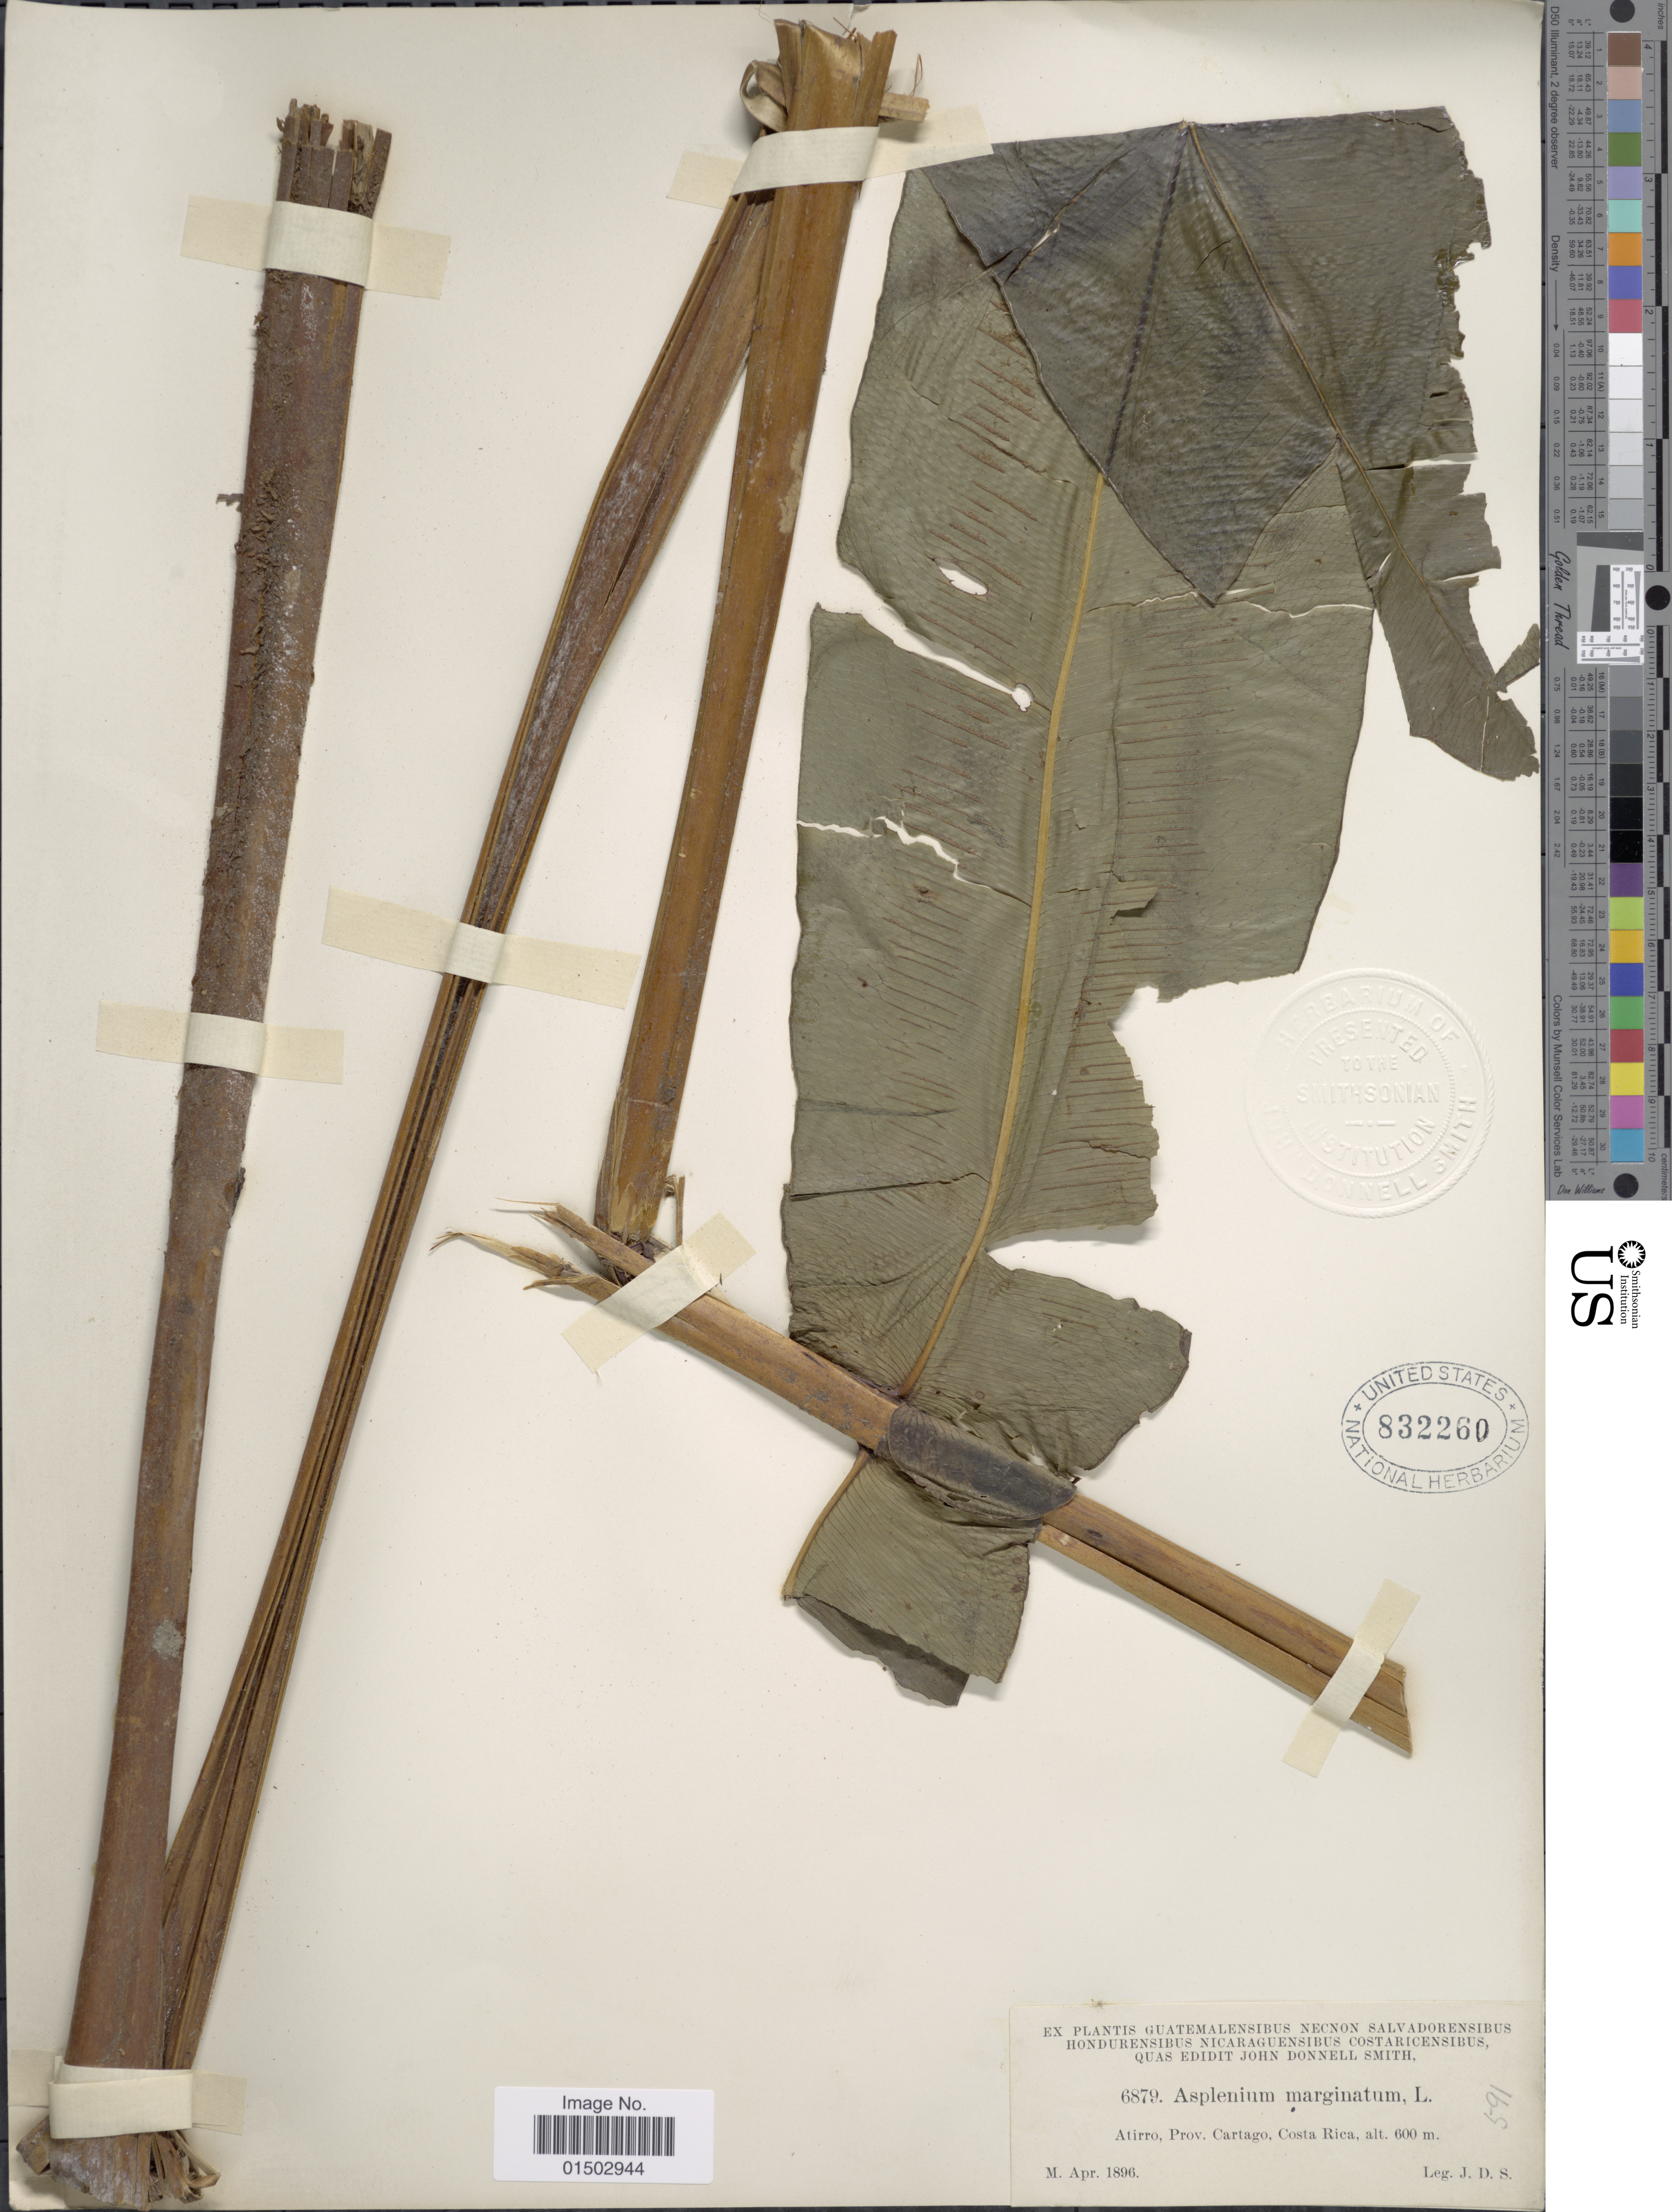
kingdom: Plantae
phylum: Tracheophyta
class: Polypodiopsida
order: Polypodiales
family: Hemidictyaceae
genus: Hemidictyum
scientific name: Hemidictyum marginatum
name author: (L.) C. Presl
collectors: J. Donnell Smith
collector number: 6879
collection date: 1896-04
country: Costa Rica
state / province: Cartago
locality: Atirro, Prov. Cartago.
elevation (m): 600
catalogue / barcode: US 832260